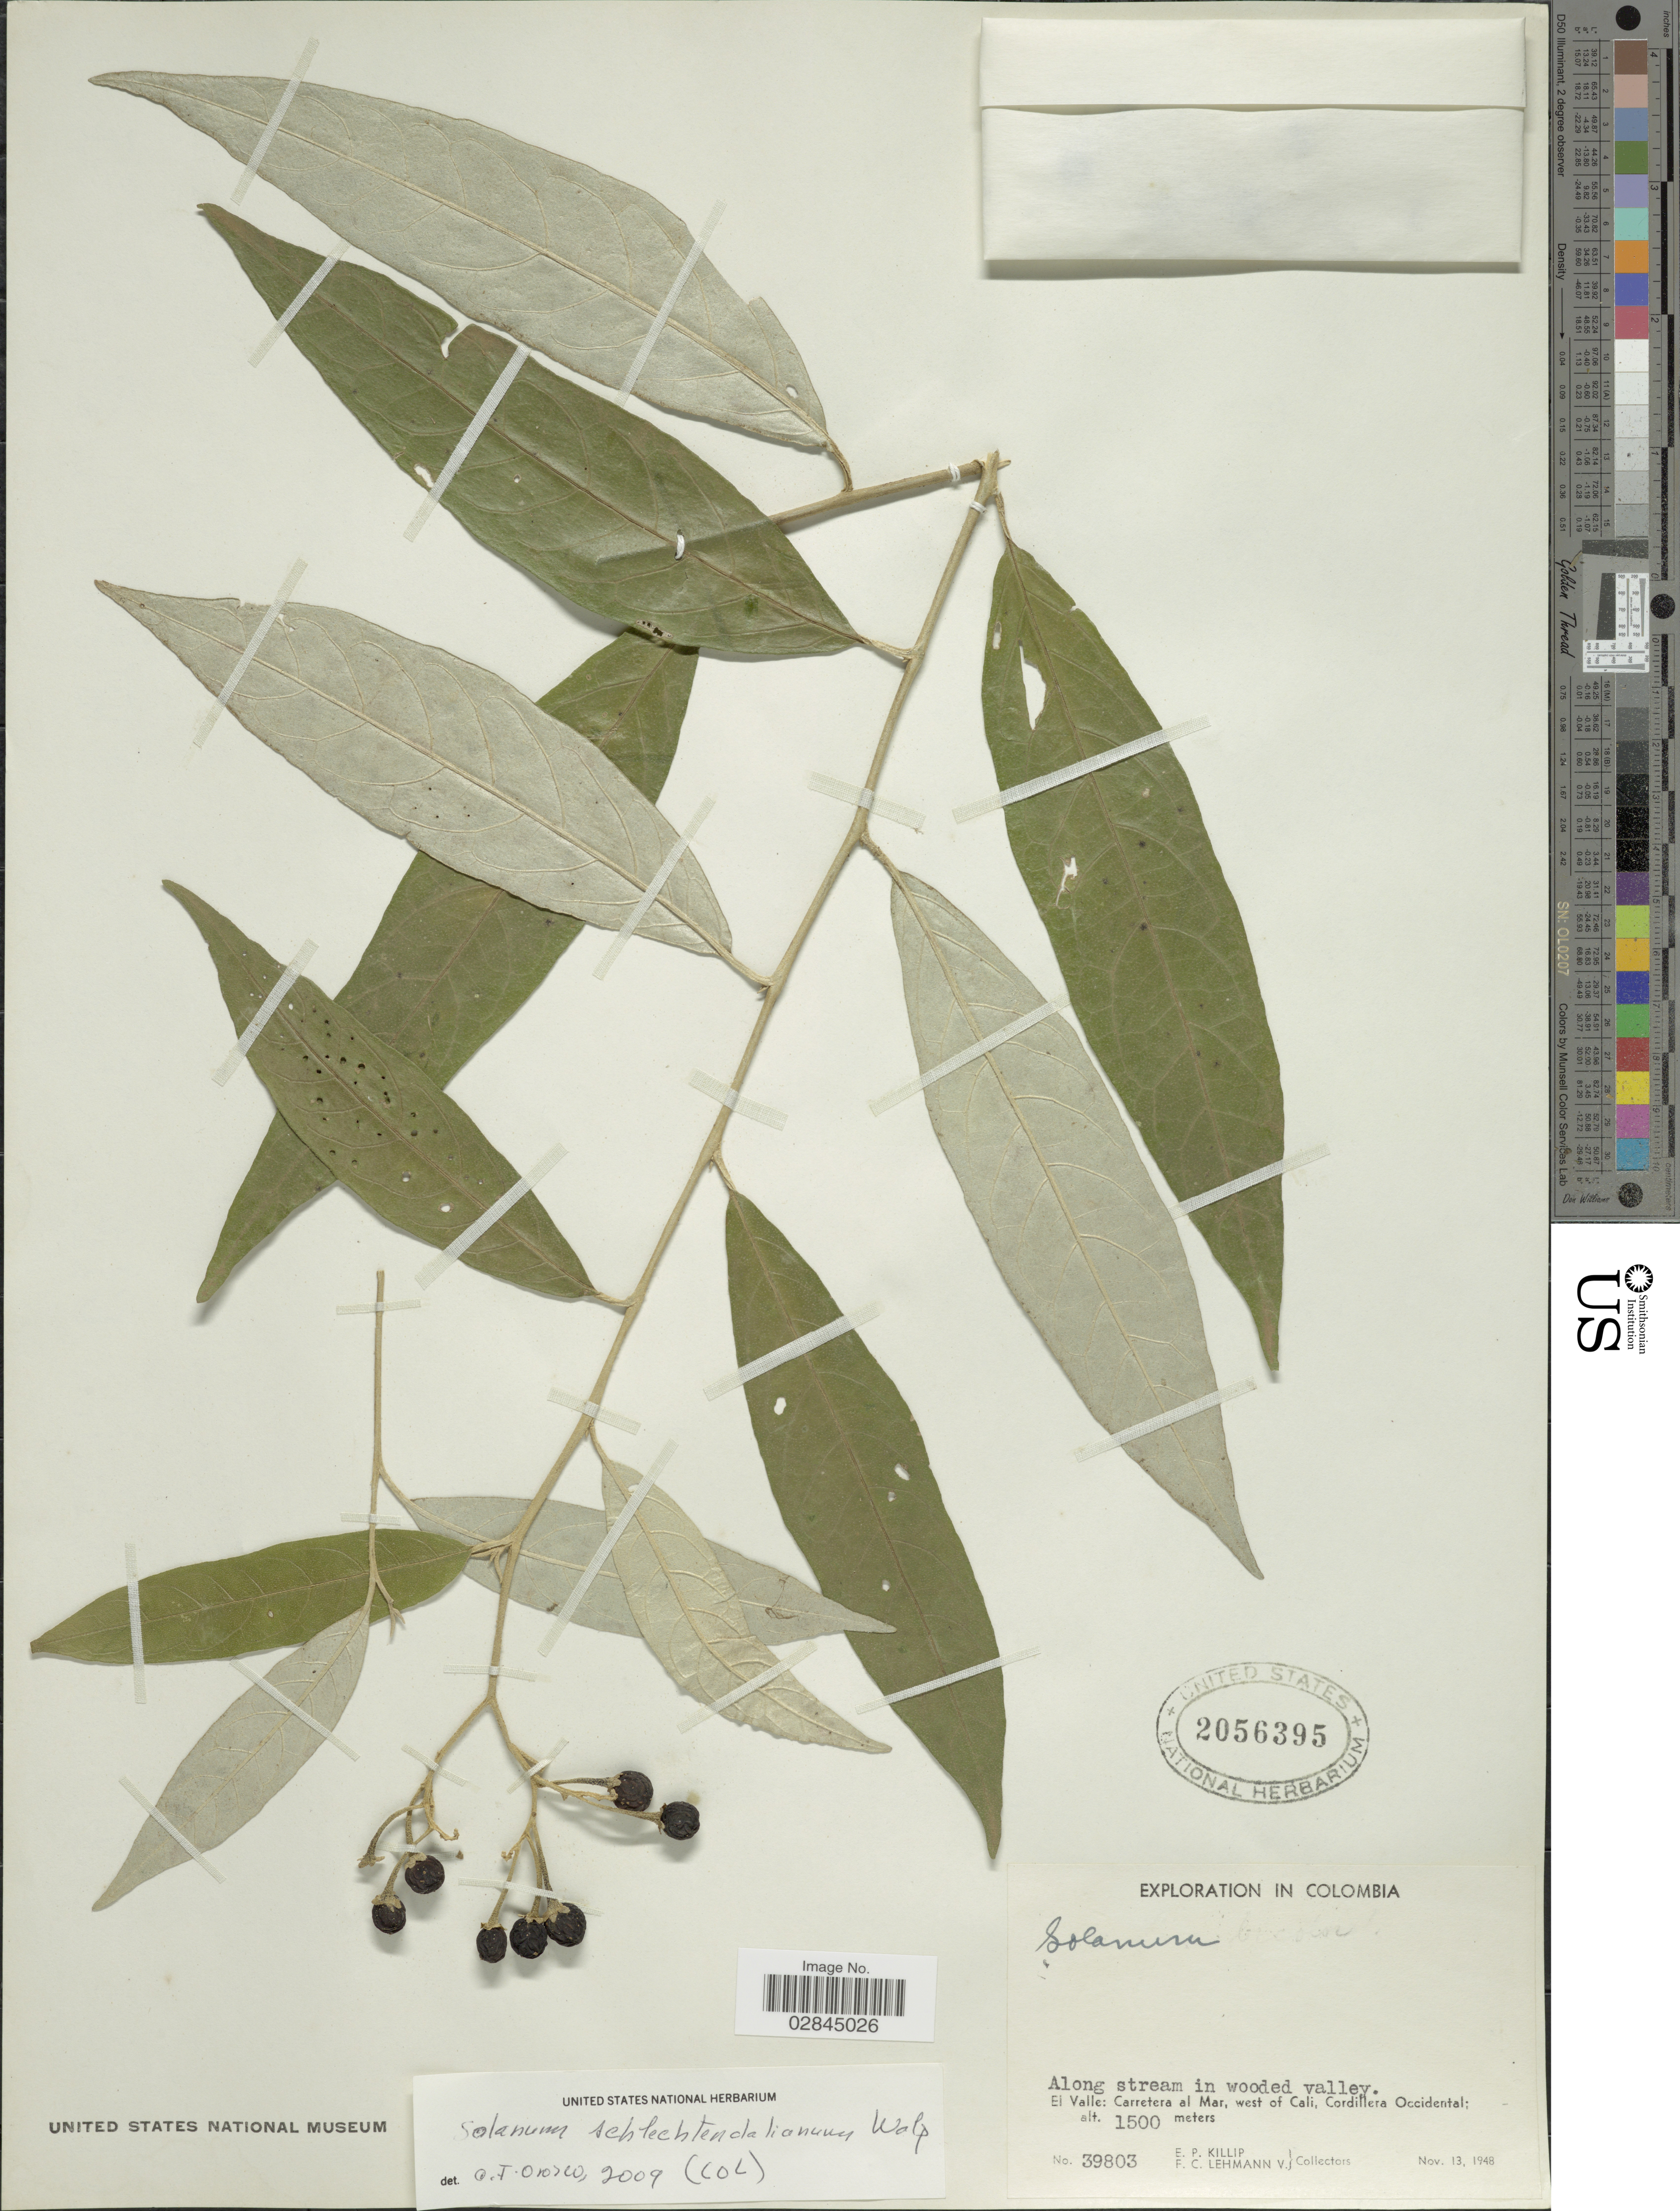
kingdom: Plantae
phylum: Tracheophyta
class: Magnoliopsida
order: Solanales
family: Solanaceae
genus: Cestrum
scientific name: Cestrum schlechtendahlii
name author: G. Don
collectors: E. P. Killip & F. Lehmann v.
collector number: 39803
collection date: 1948-11-13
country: Colombia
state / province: Valle del Cauca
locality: El Valle: Carretera al Mar, west of Cali, Cordillera Occidental.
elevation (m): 1500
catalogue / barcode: US 2056395